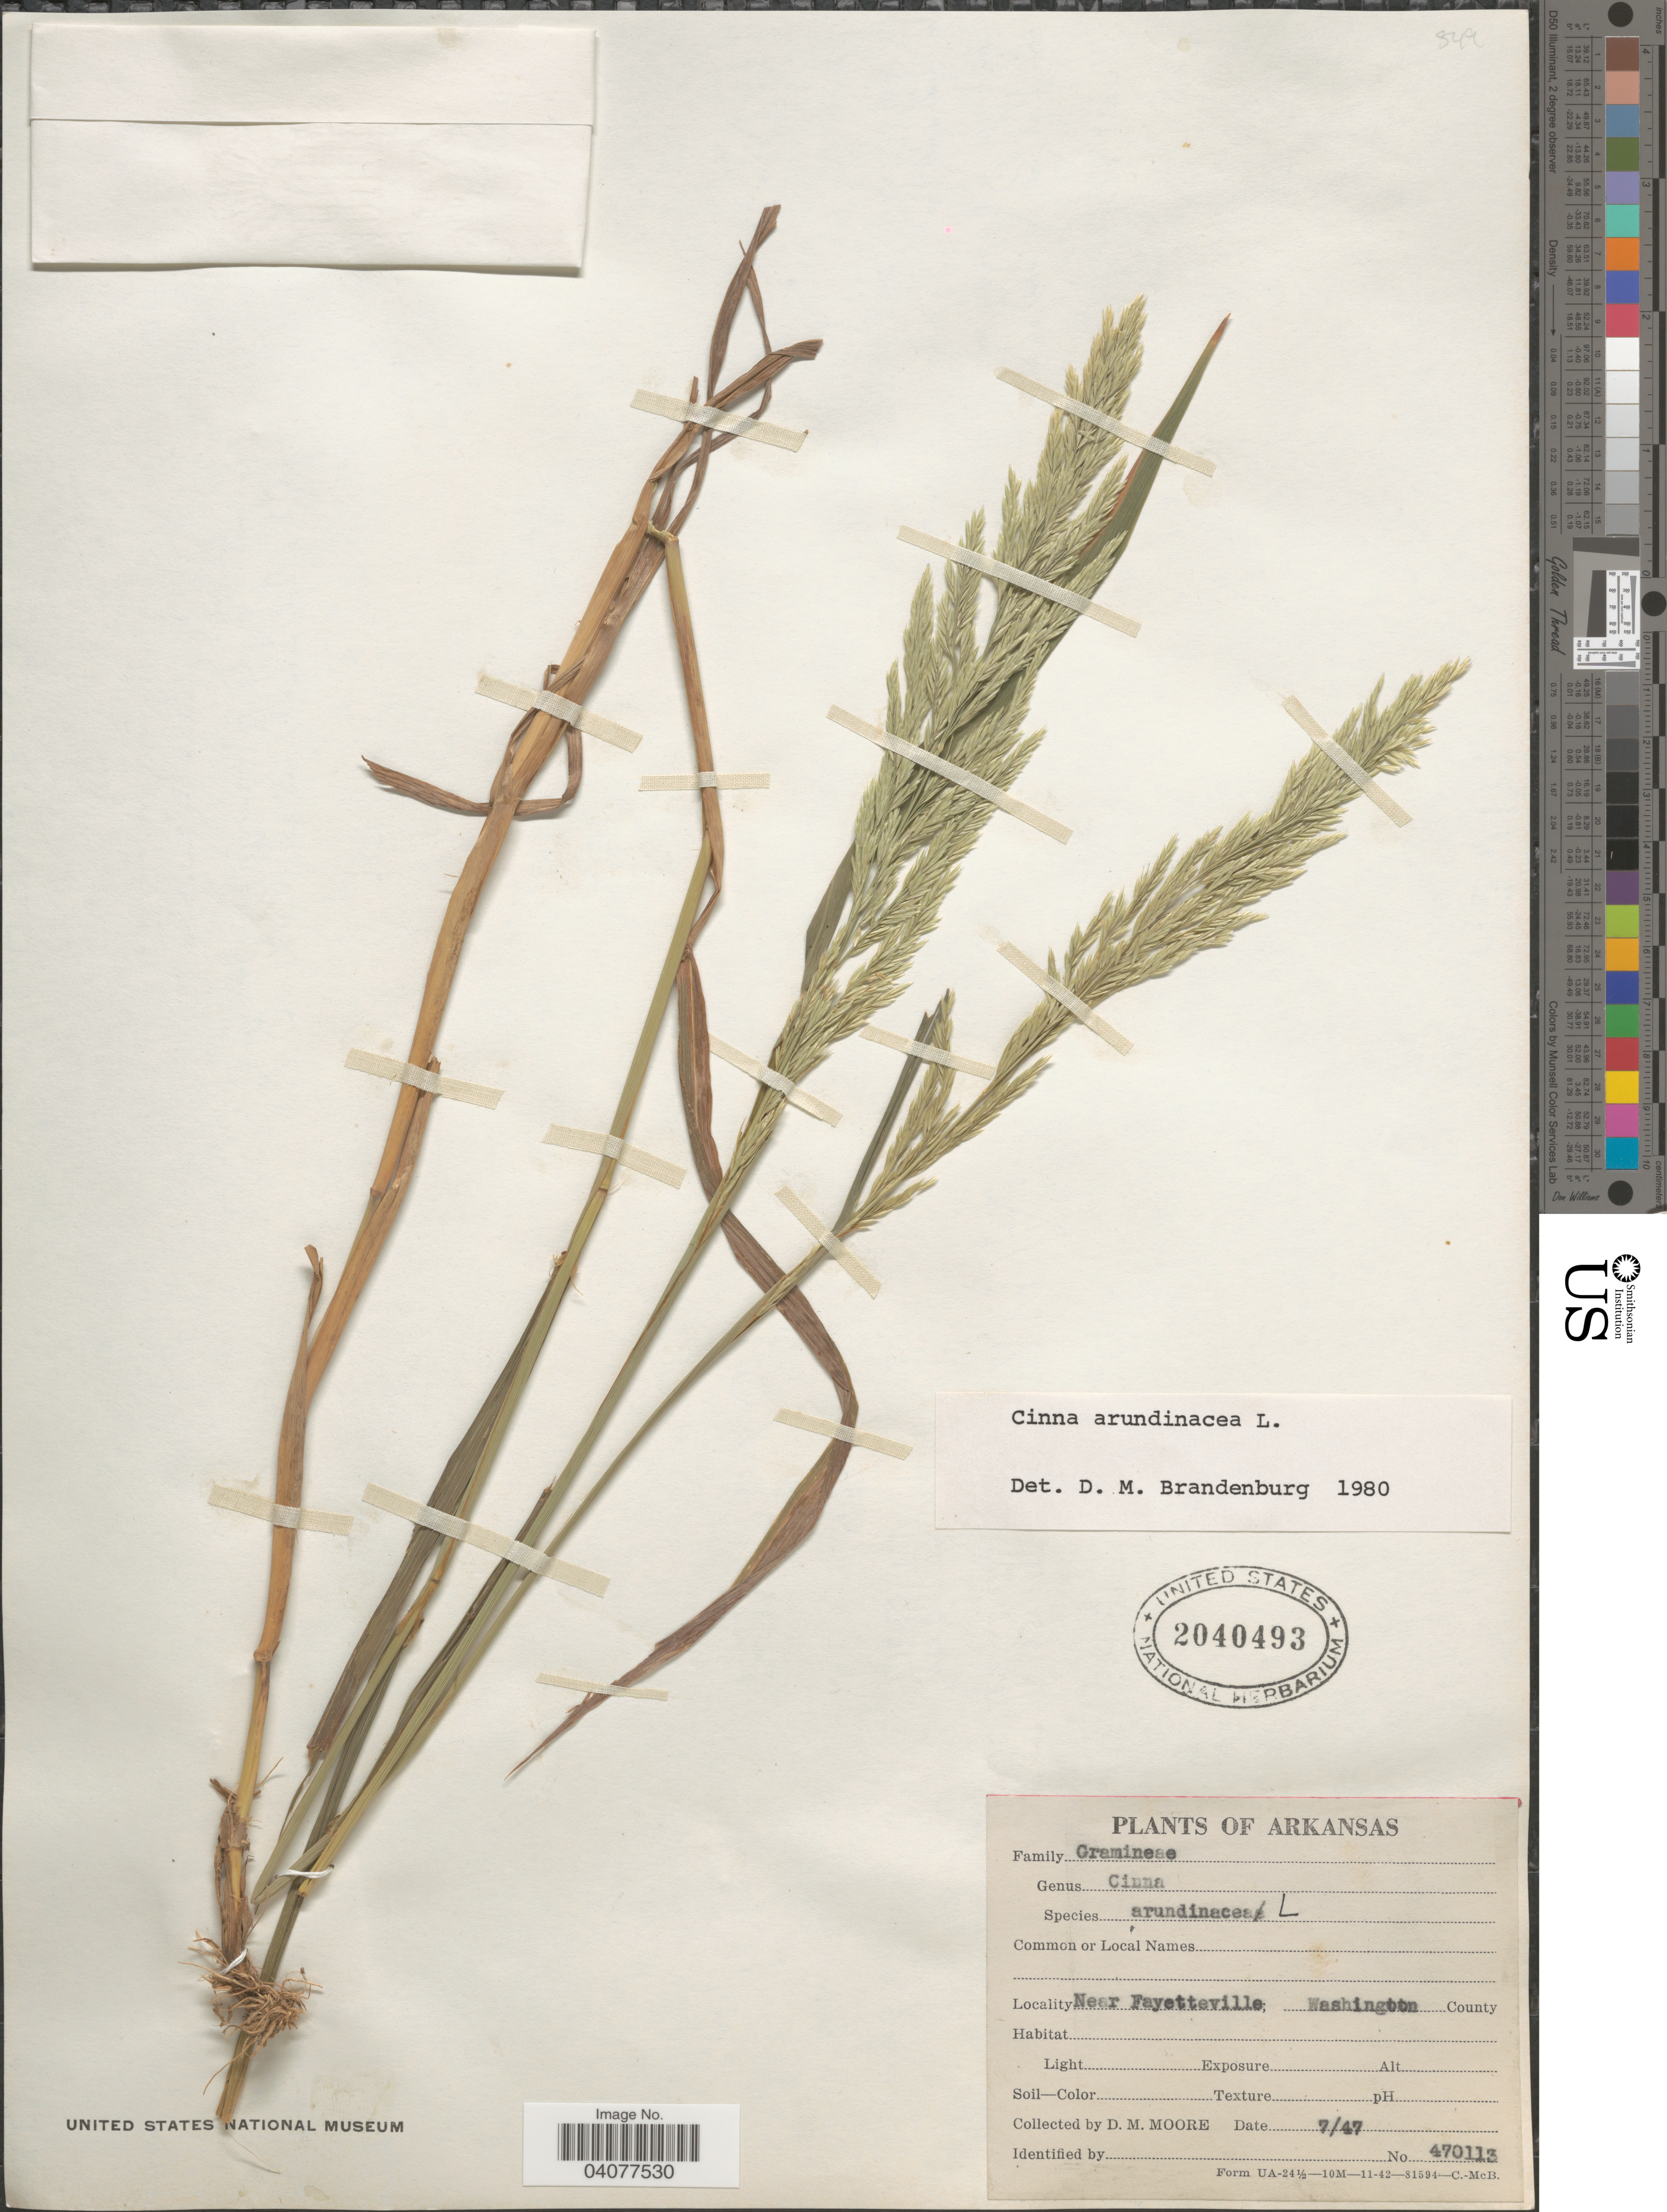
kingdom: Plantae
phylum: Tracheophyta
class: Liliopsida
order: Poales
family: Poaceae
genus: Cinna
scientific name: Cinna arundinacea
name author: L.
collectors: D. Moore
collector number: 470113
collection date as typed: Transcribed d/m/y: /7/47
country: United States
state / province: Arkansas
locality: Near Fayetteville; Washington County.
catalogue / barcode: US 2040493